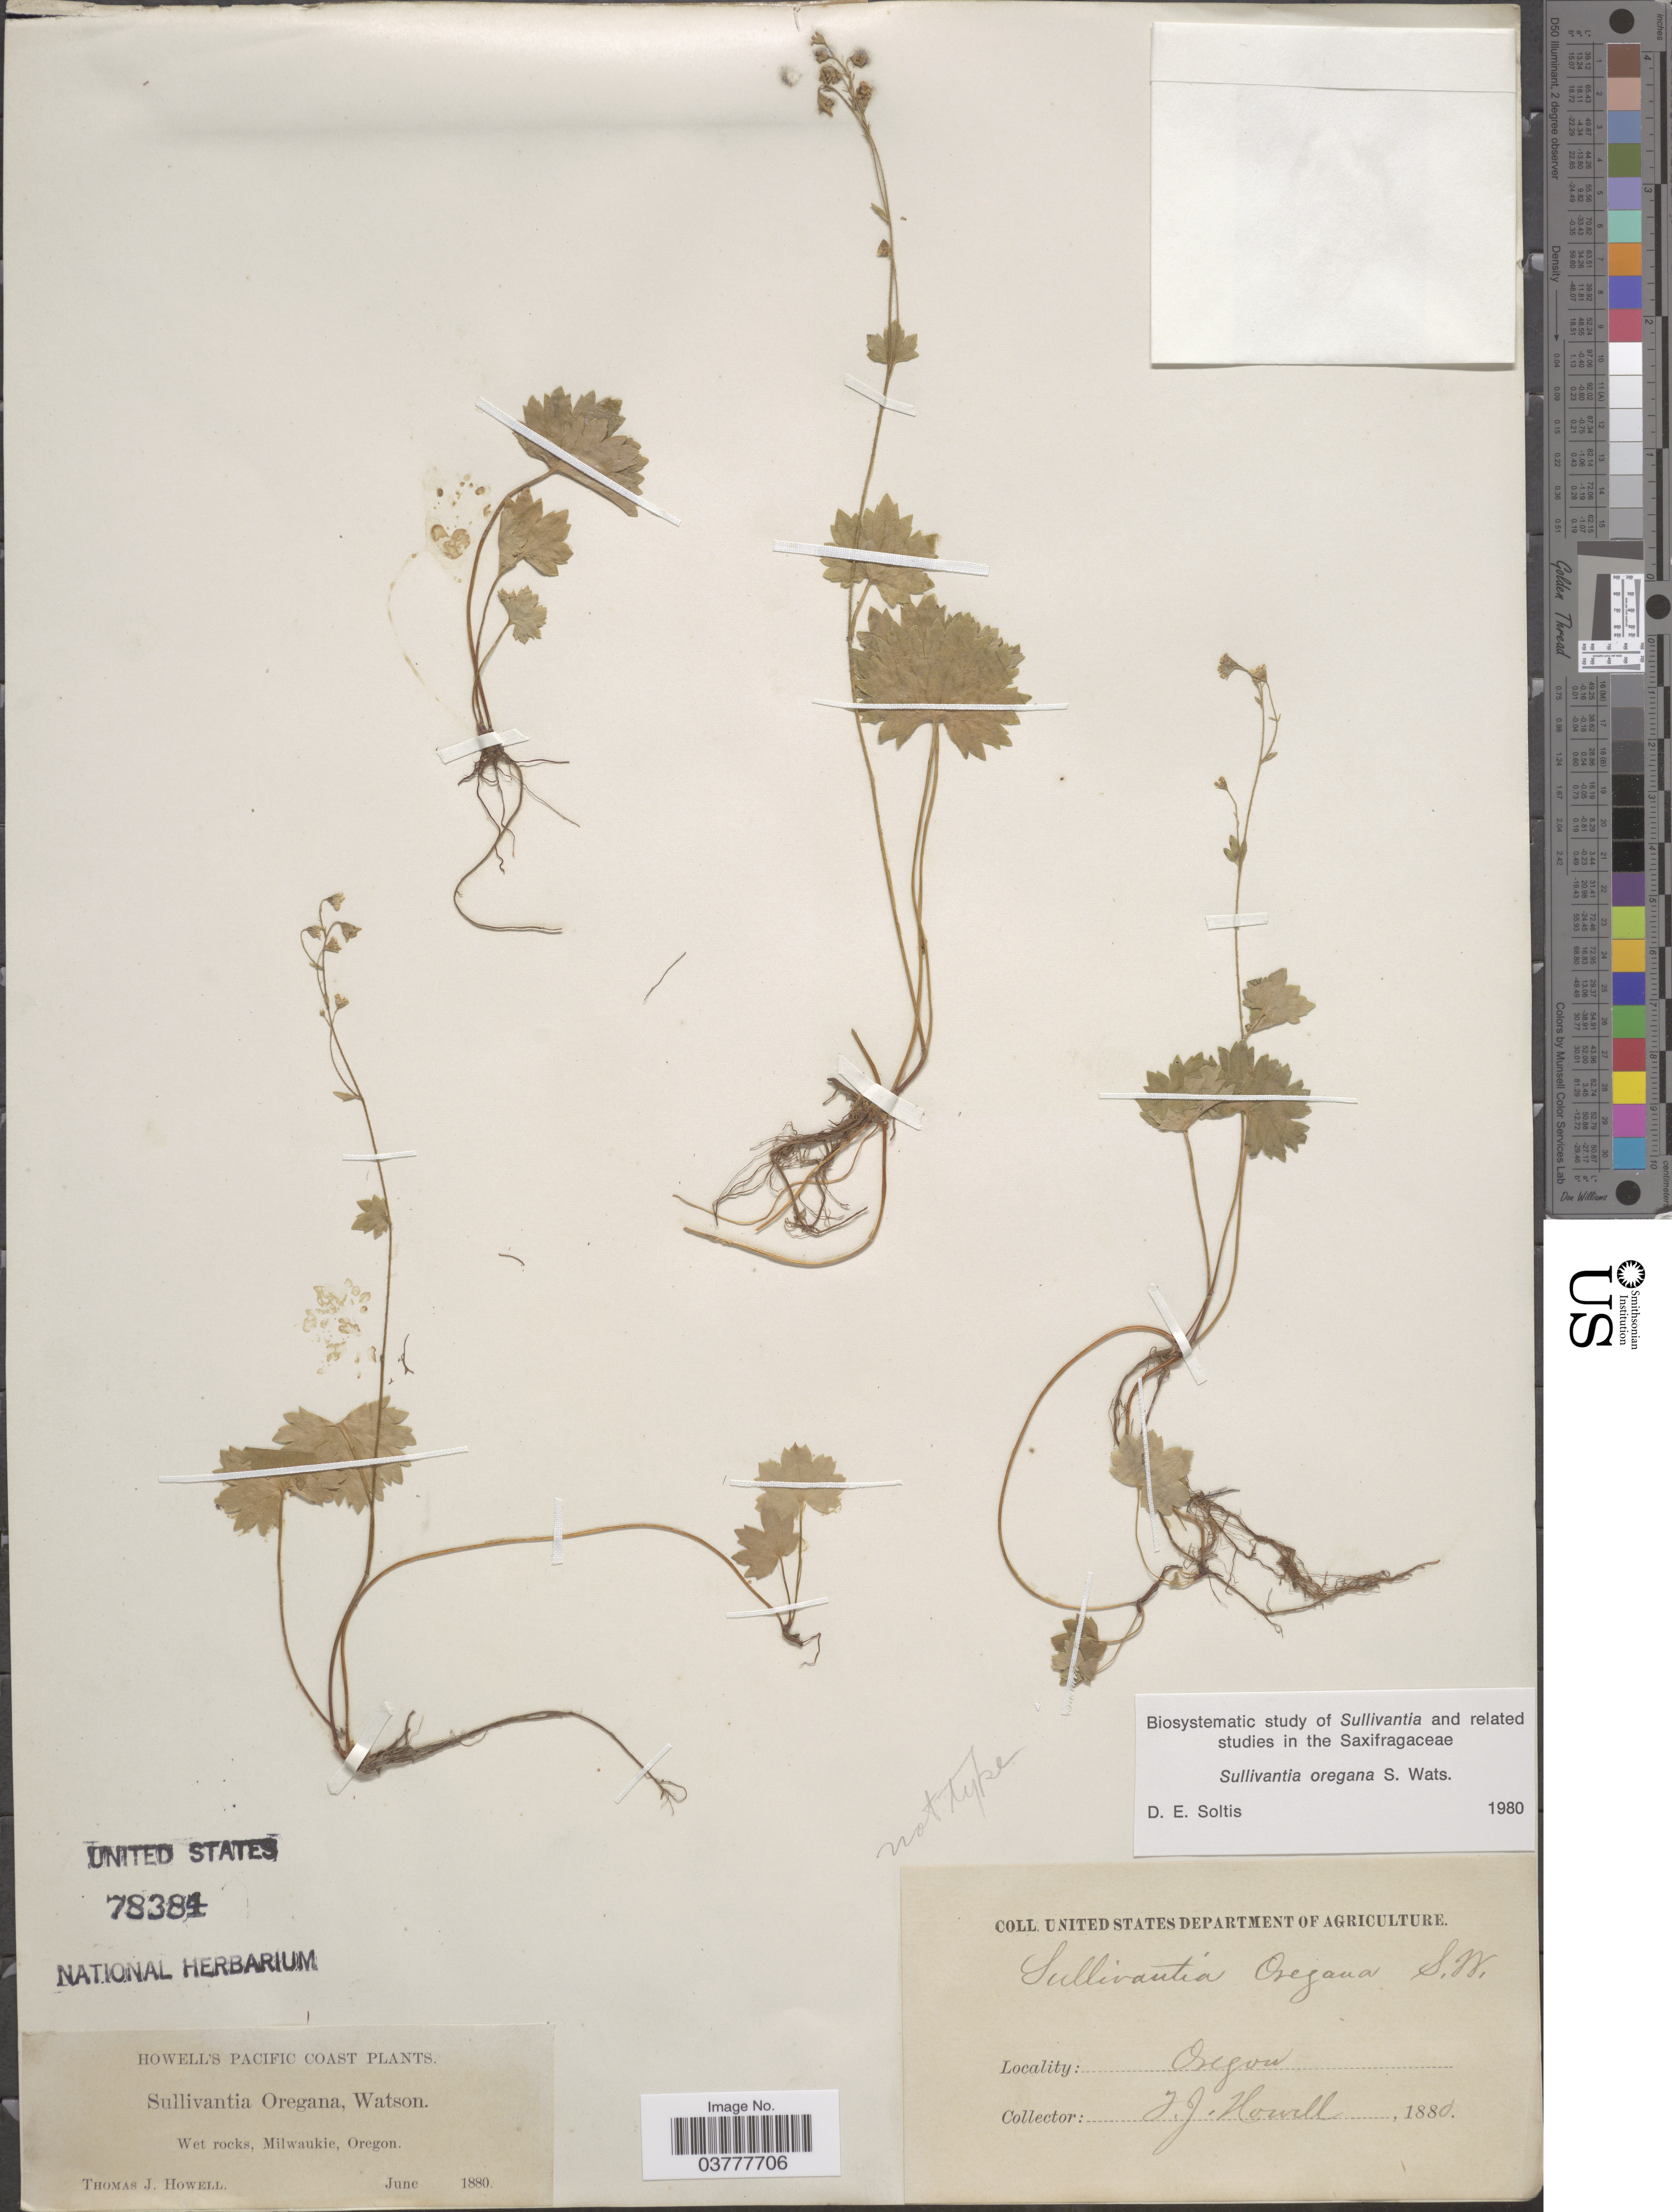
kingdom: Plantae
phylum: Tracheophyta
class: Magnoliopsida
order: Saxifragales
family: Saxifragaceae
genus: Sullivantia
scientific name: Sullivantia oregana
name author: S. Watson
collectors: T. J. Howell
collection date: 1880-06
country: United States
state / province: Oregon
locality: Pacific Coast, Wet rocks, Milwaukie.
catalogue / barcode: US 78384